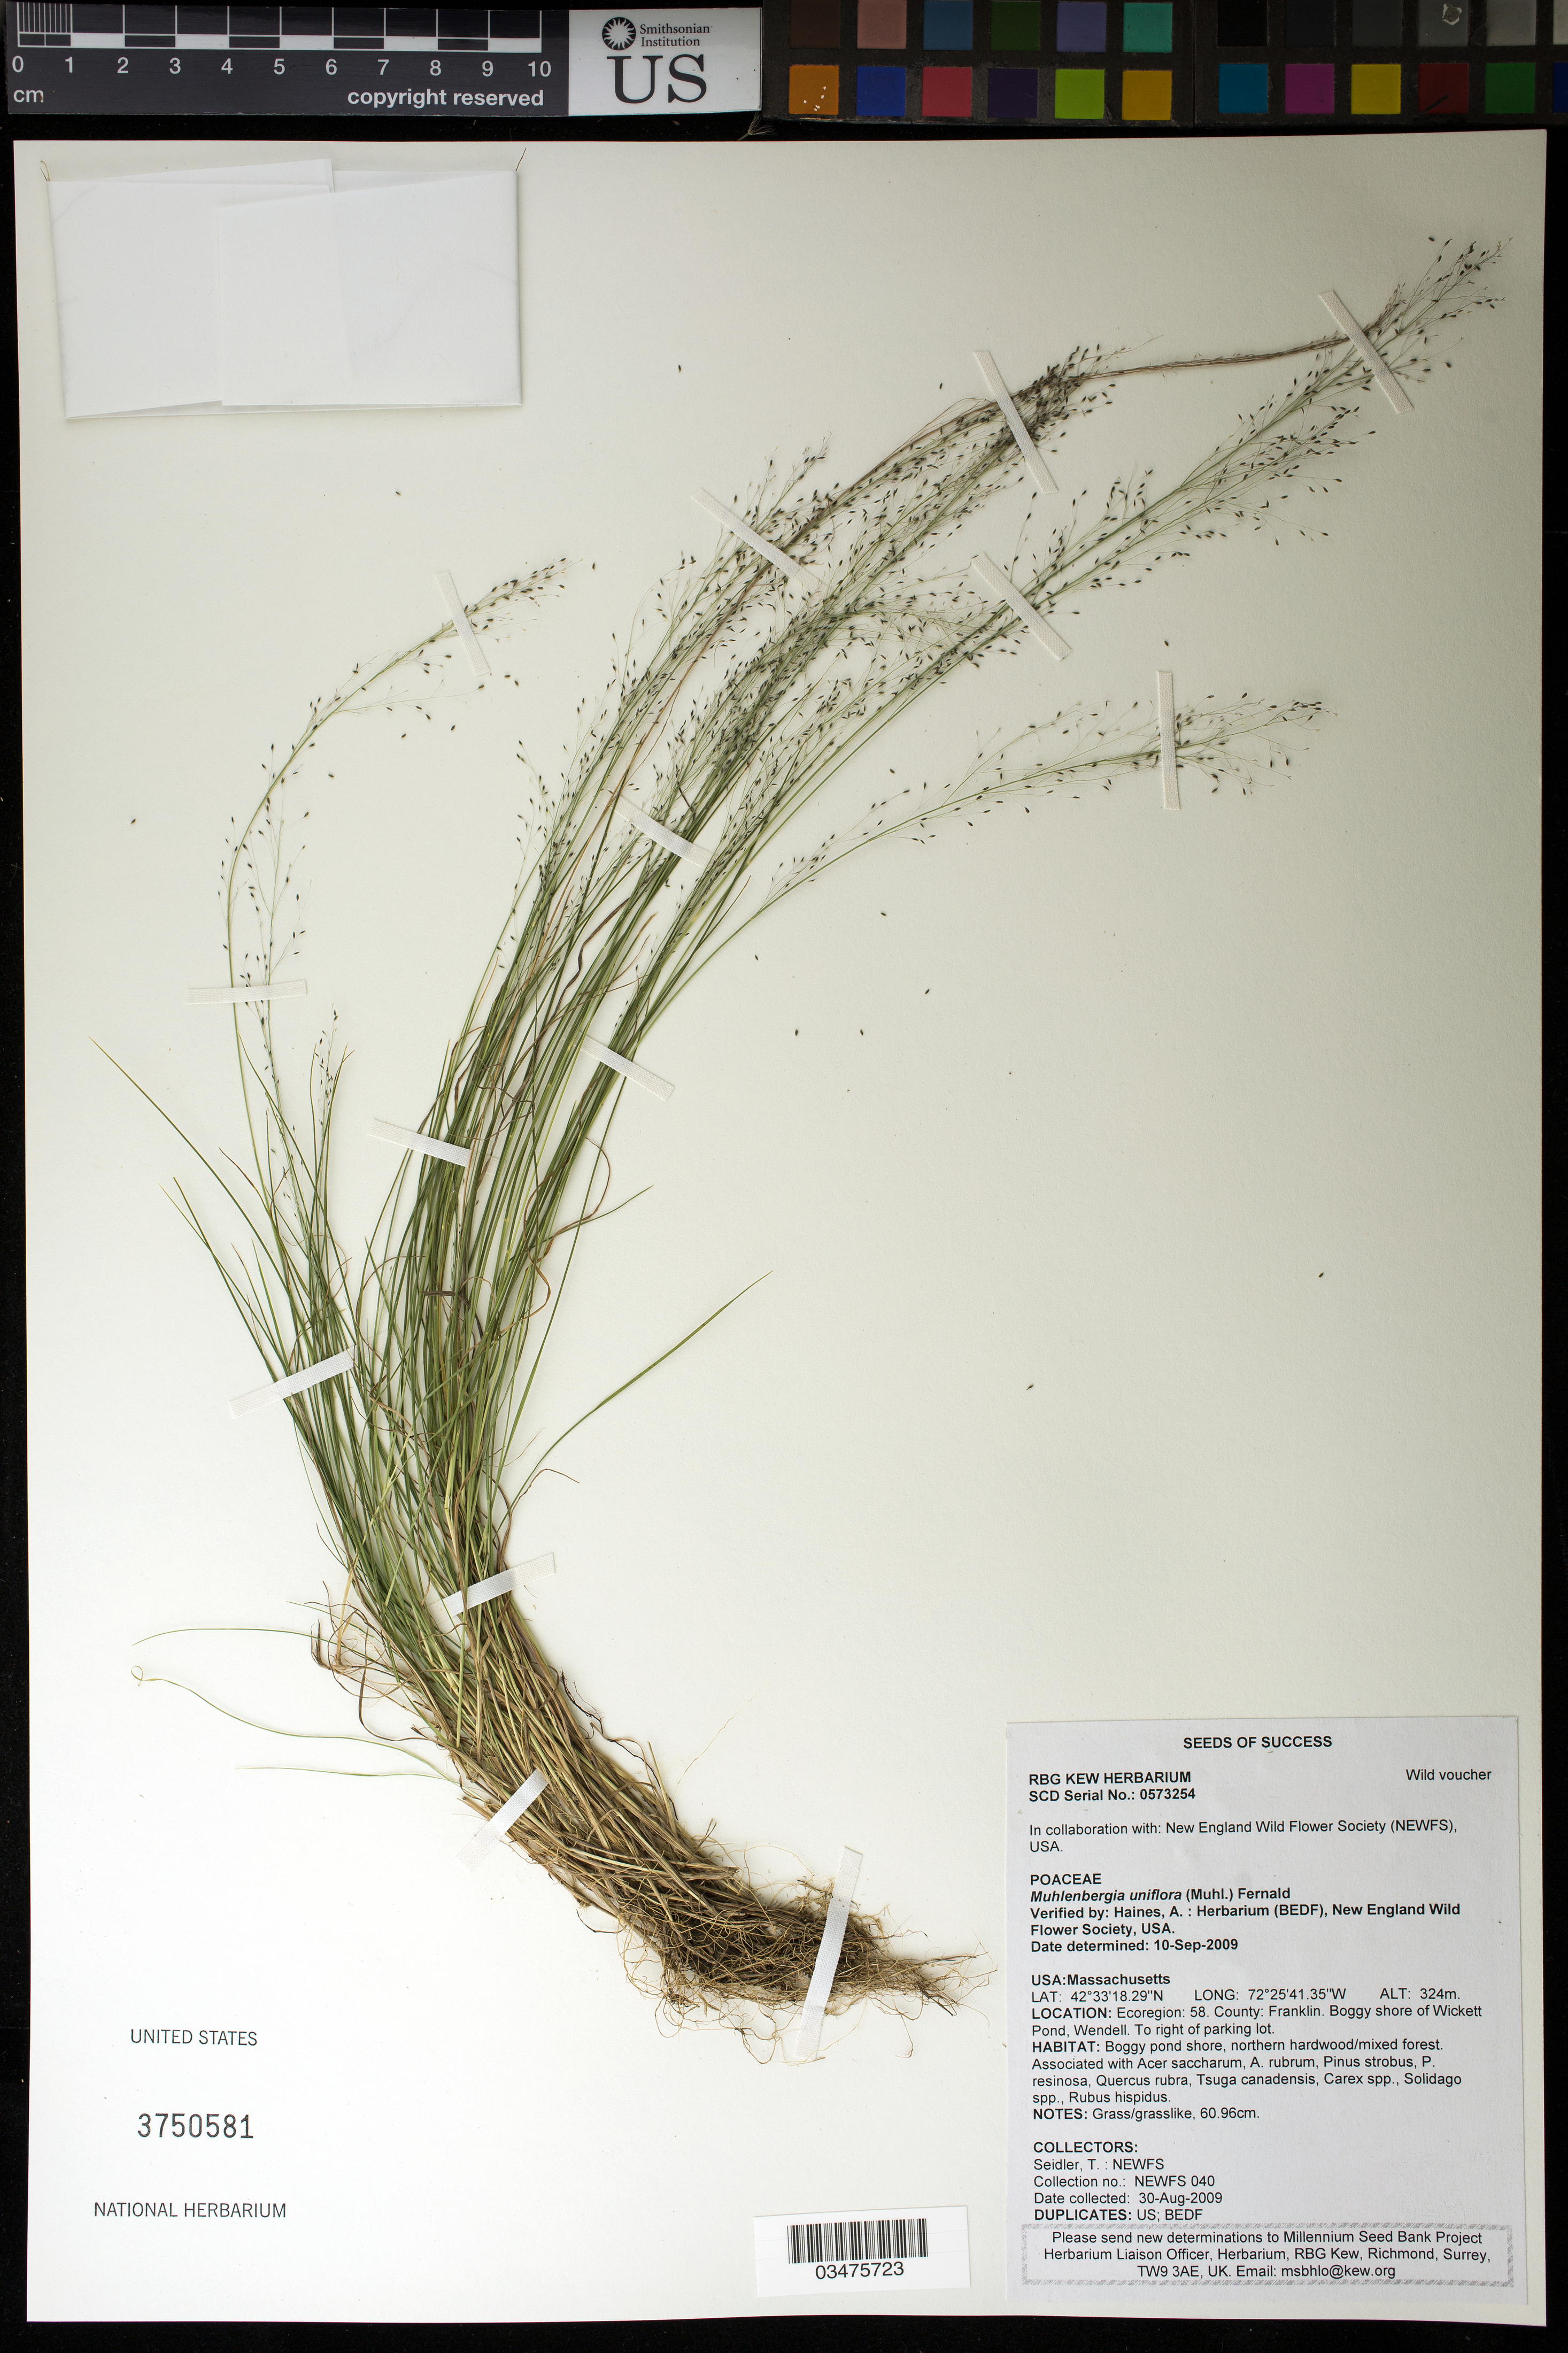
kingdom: Plantae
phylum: Tracheophyta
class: Liliopsida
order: Poales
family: Poaceae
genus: Muhlenbergia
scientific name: Muhlenbergia uniflora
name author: (Muhl.) Fernald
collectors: T. Seidler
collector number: NEWFS 040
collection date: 2009-08-30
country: United States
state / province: Massachusetts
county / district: Franklin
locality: Boggy shore of Wickett Pond, Wendell.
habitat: Boggy pond shore, nothern hardwood/mixed forest.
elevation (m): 324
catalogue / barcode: US 3750581